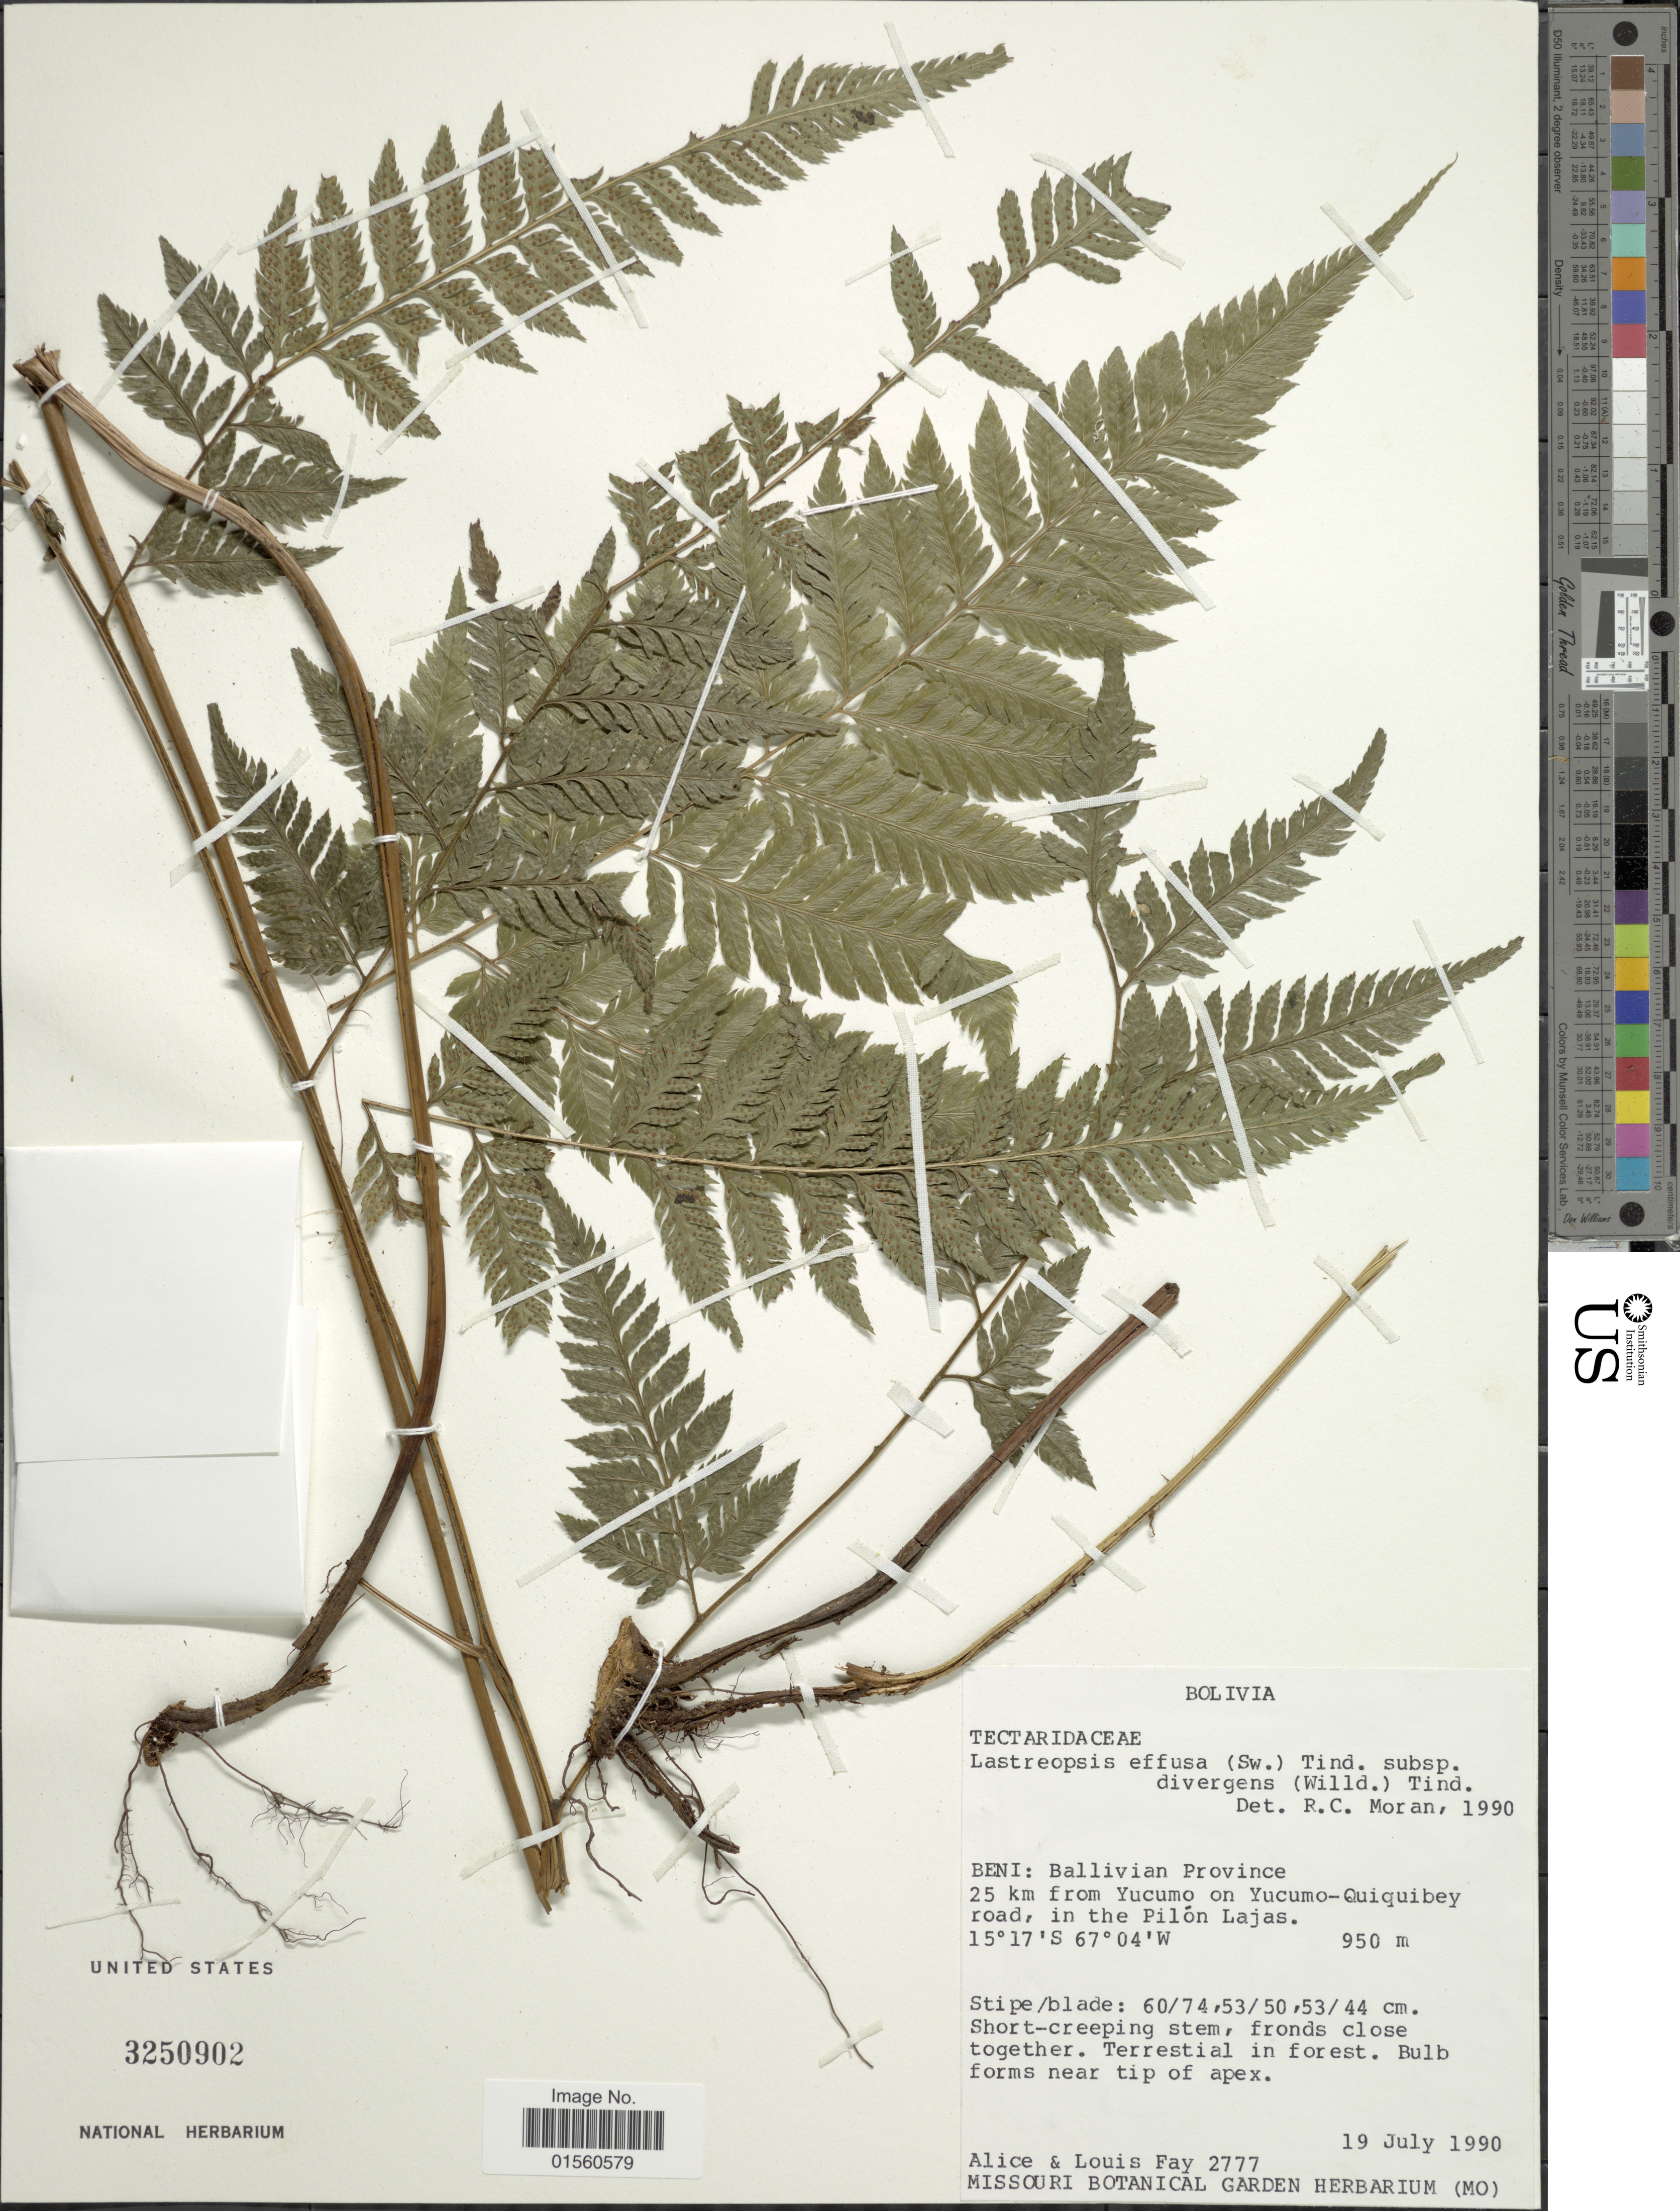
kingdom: Plantae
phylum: Tracheophyta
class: Polypodiopsida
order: Polypodiales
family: Dryopteridaceae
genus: Parapolystichum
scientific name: Parapolystichum effusum var. effusum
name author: (Sw.) Ching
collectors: A. Fay & L. Fay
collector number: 2777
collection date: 1990-07-19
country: Bolivia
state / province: Beni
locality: Beni: Ballivian Province, 25 km from Yucumo on Yucumo-Quiquibey road, in the Pilon Lajas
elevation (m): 950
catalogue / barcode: US 3250902